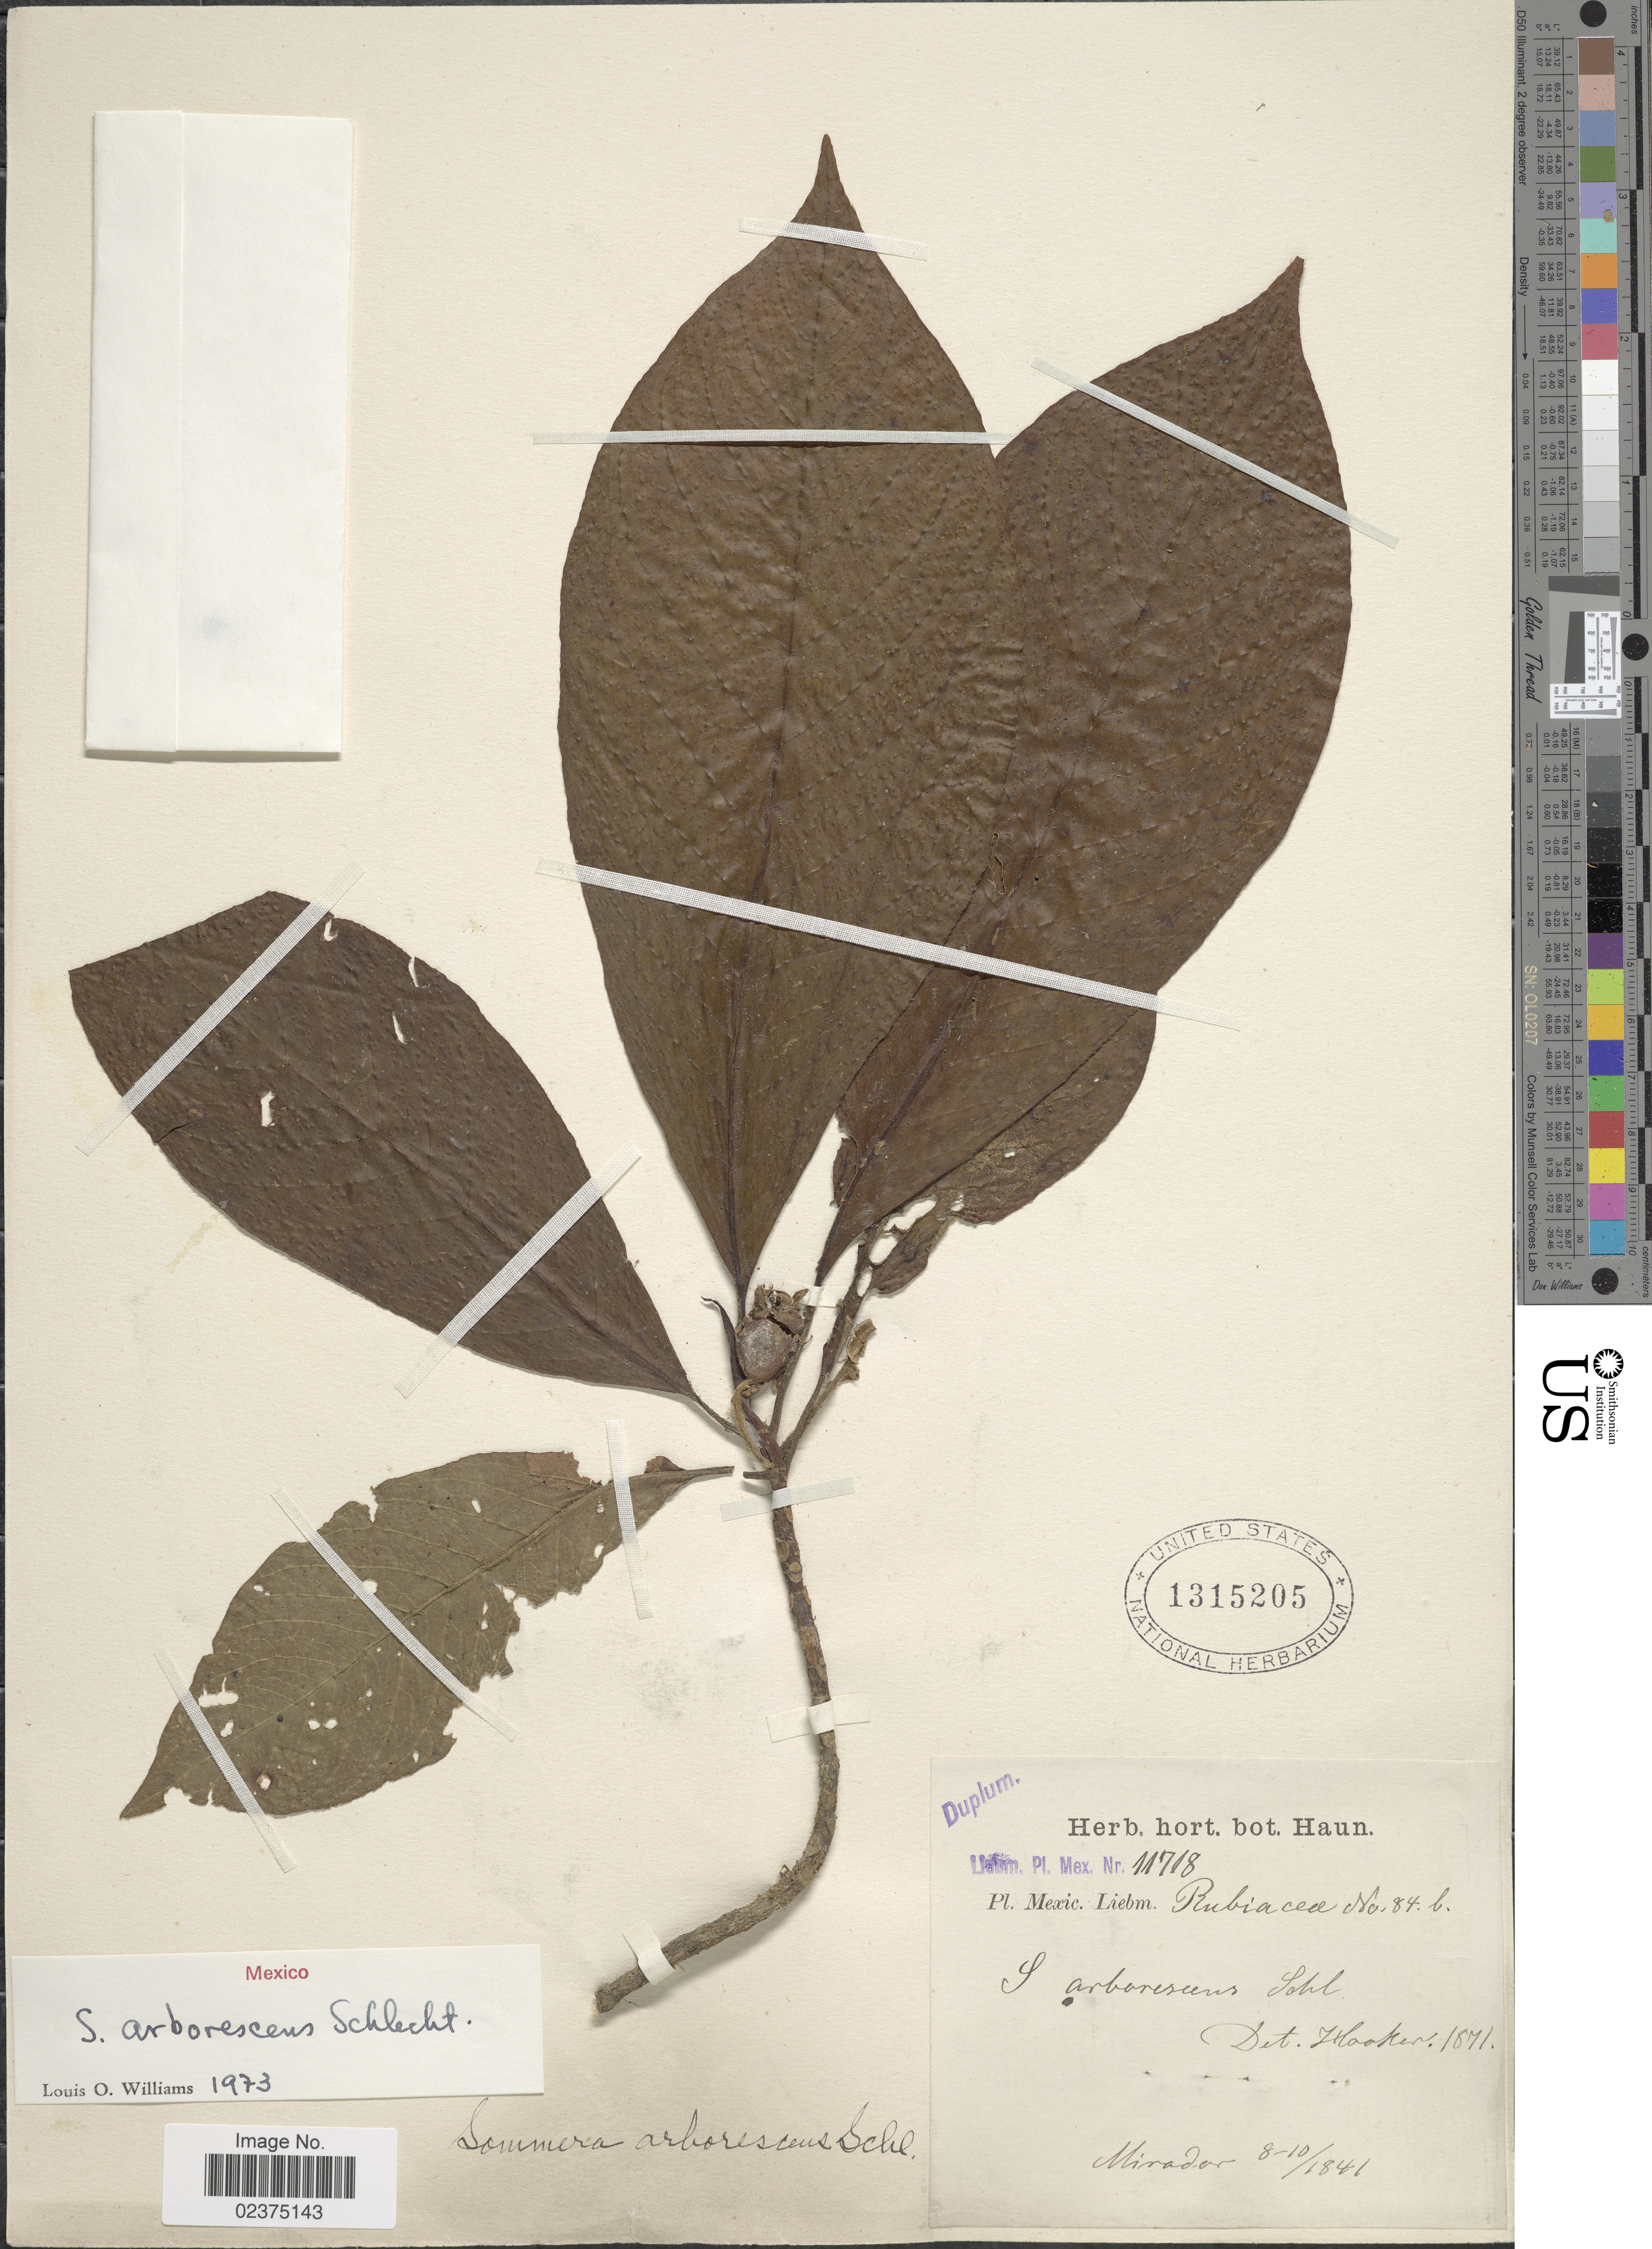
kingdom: Plantae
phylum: Tracheophyta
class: Magnoliopsida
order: Gentianales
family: Rubiaceae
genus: Sommera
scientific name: Sommera arborescens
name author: Schltdl.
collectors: Liebmann, --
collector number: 11718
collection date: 1841-08/1841-10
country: Mexico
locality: Mirador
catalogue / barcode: US 1315205